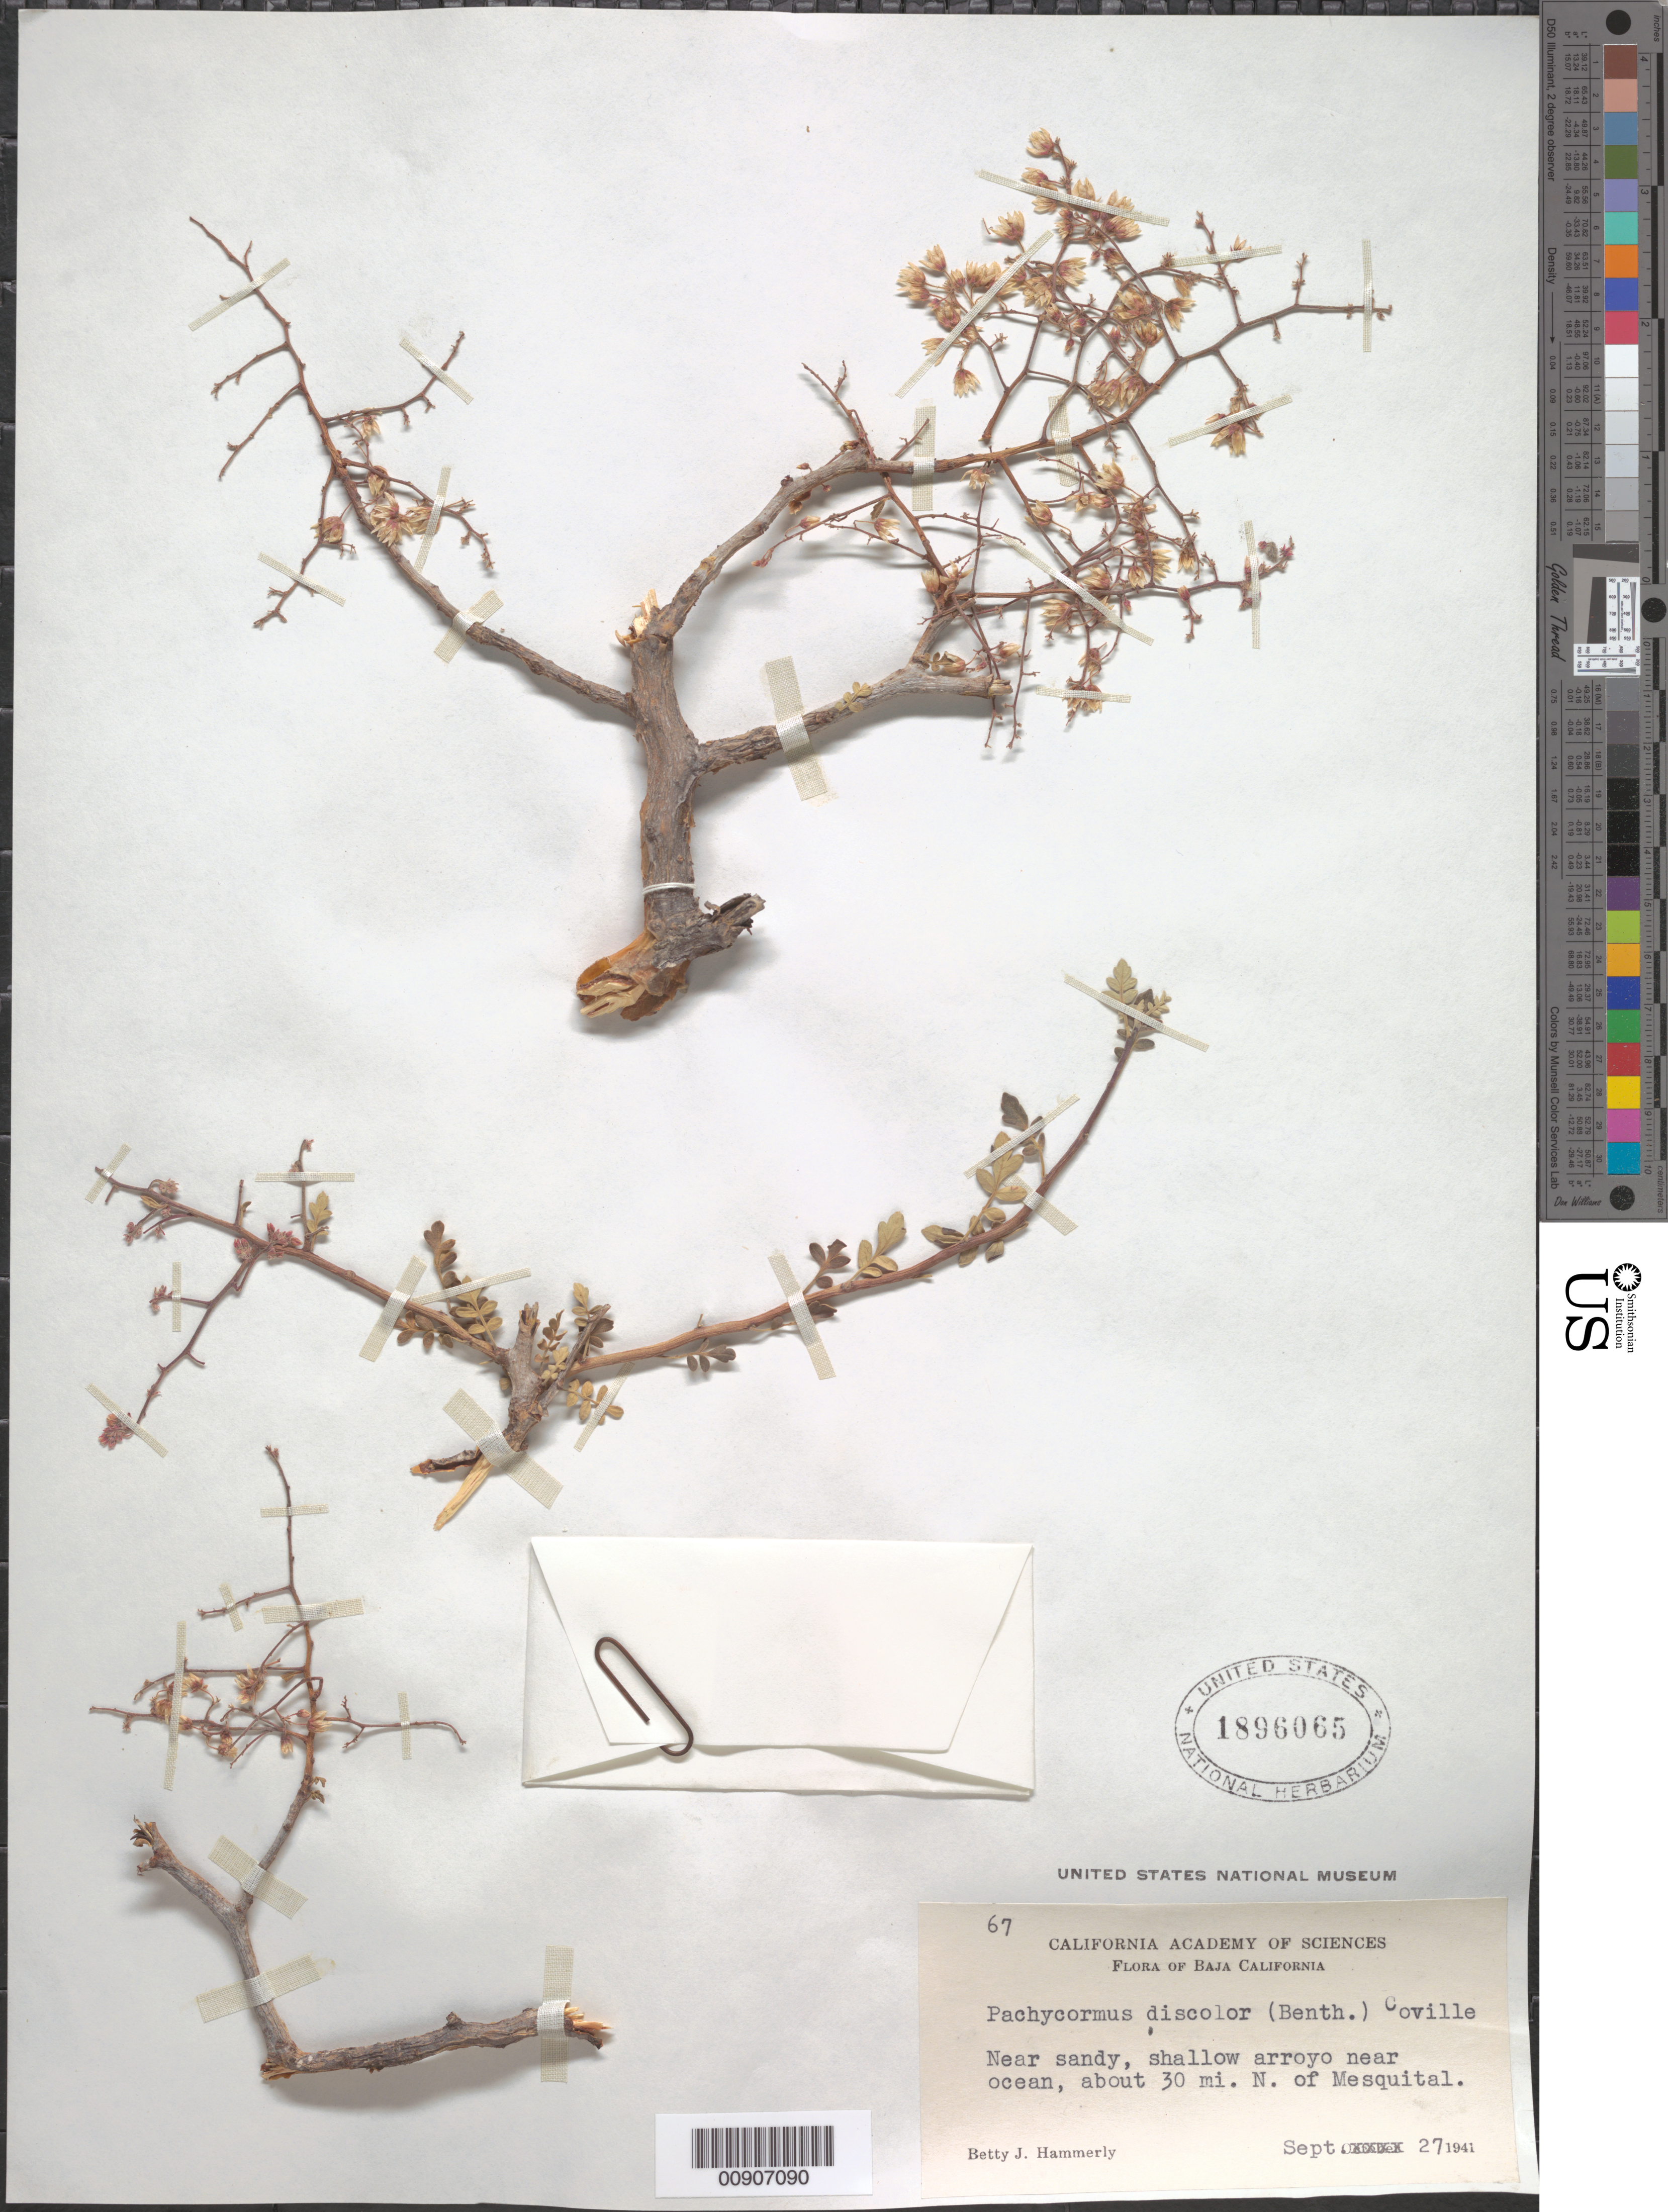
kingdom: Plantae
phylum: Tracheophyta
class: Magnoliopsida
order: Sapindales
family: Anacardiaceae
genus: Pachycormus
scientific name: Pachycormus discolor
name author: (Benth.) Coville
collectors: B. J. Hammerly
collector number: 67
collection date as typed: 27 Sep 1941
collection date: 1941-09-27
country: Mexico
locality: Near sandy, shallow arroyo near ocean, about 30 mi. N. of Mesquital. Baja California.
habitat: Near sandy, shallow arroyo near ocean.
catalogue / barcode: US 1896065